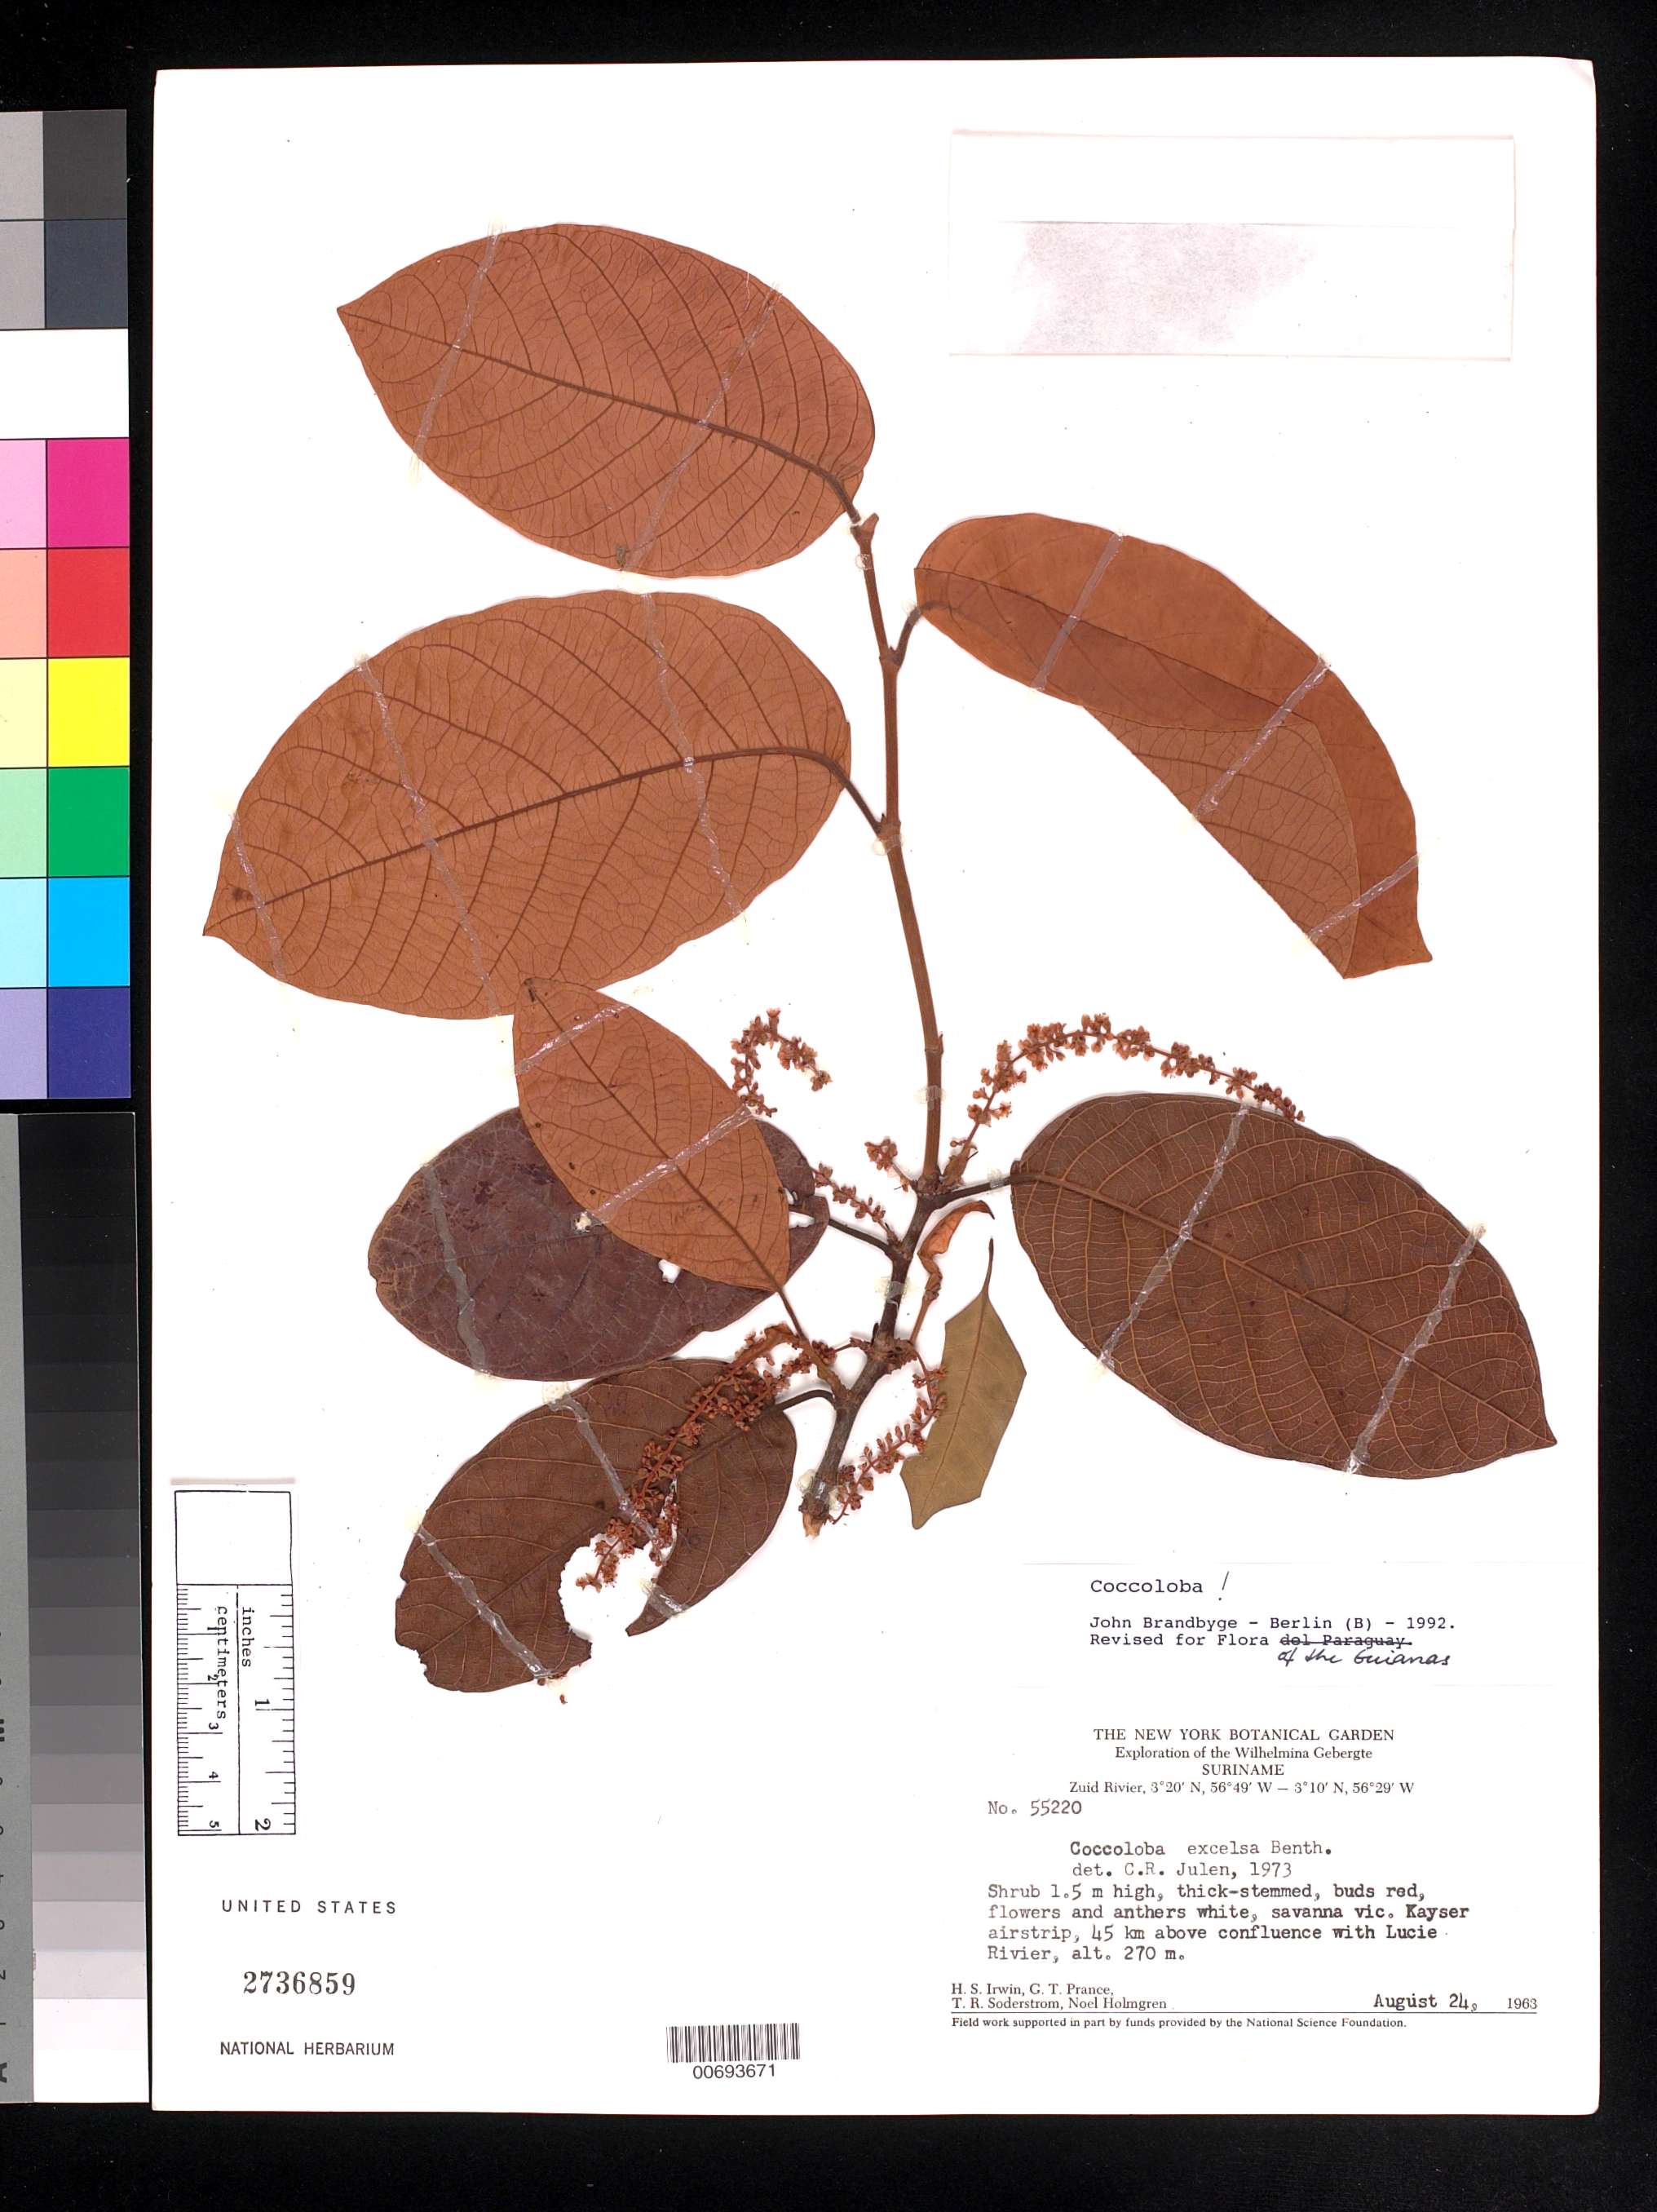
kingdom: Plantae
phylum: Tracheophyta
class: Magnoliopsida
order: Caryophyllales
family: Polygonaceae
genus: Coccoloba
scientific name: Coccoloba excelsa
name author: Benth.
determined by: Brandbyge, J.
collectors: H. Irwin, G. T. Prance, T. R. Soderstrom & N. H. Holmgren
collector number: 55220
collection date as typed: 24-Aug-63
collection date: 1963-08-24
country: Suriname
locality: Kayser Airstrip, Zuid R., 45 km above confl. with Lucie R., Wilhelmina Gebergte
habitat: Savanna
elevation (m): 270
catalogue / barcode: US 2736859